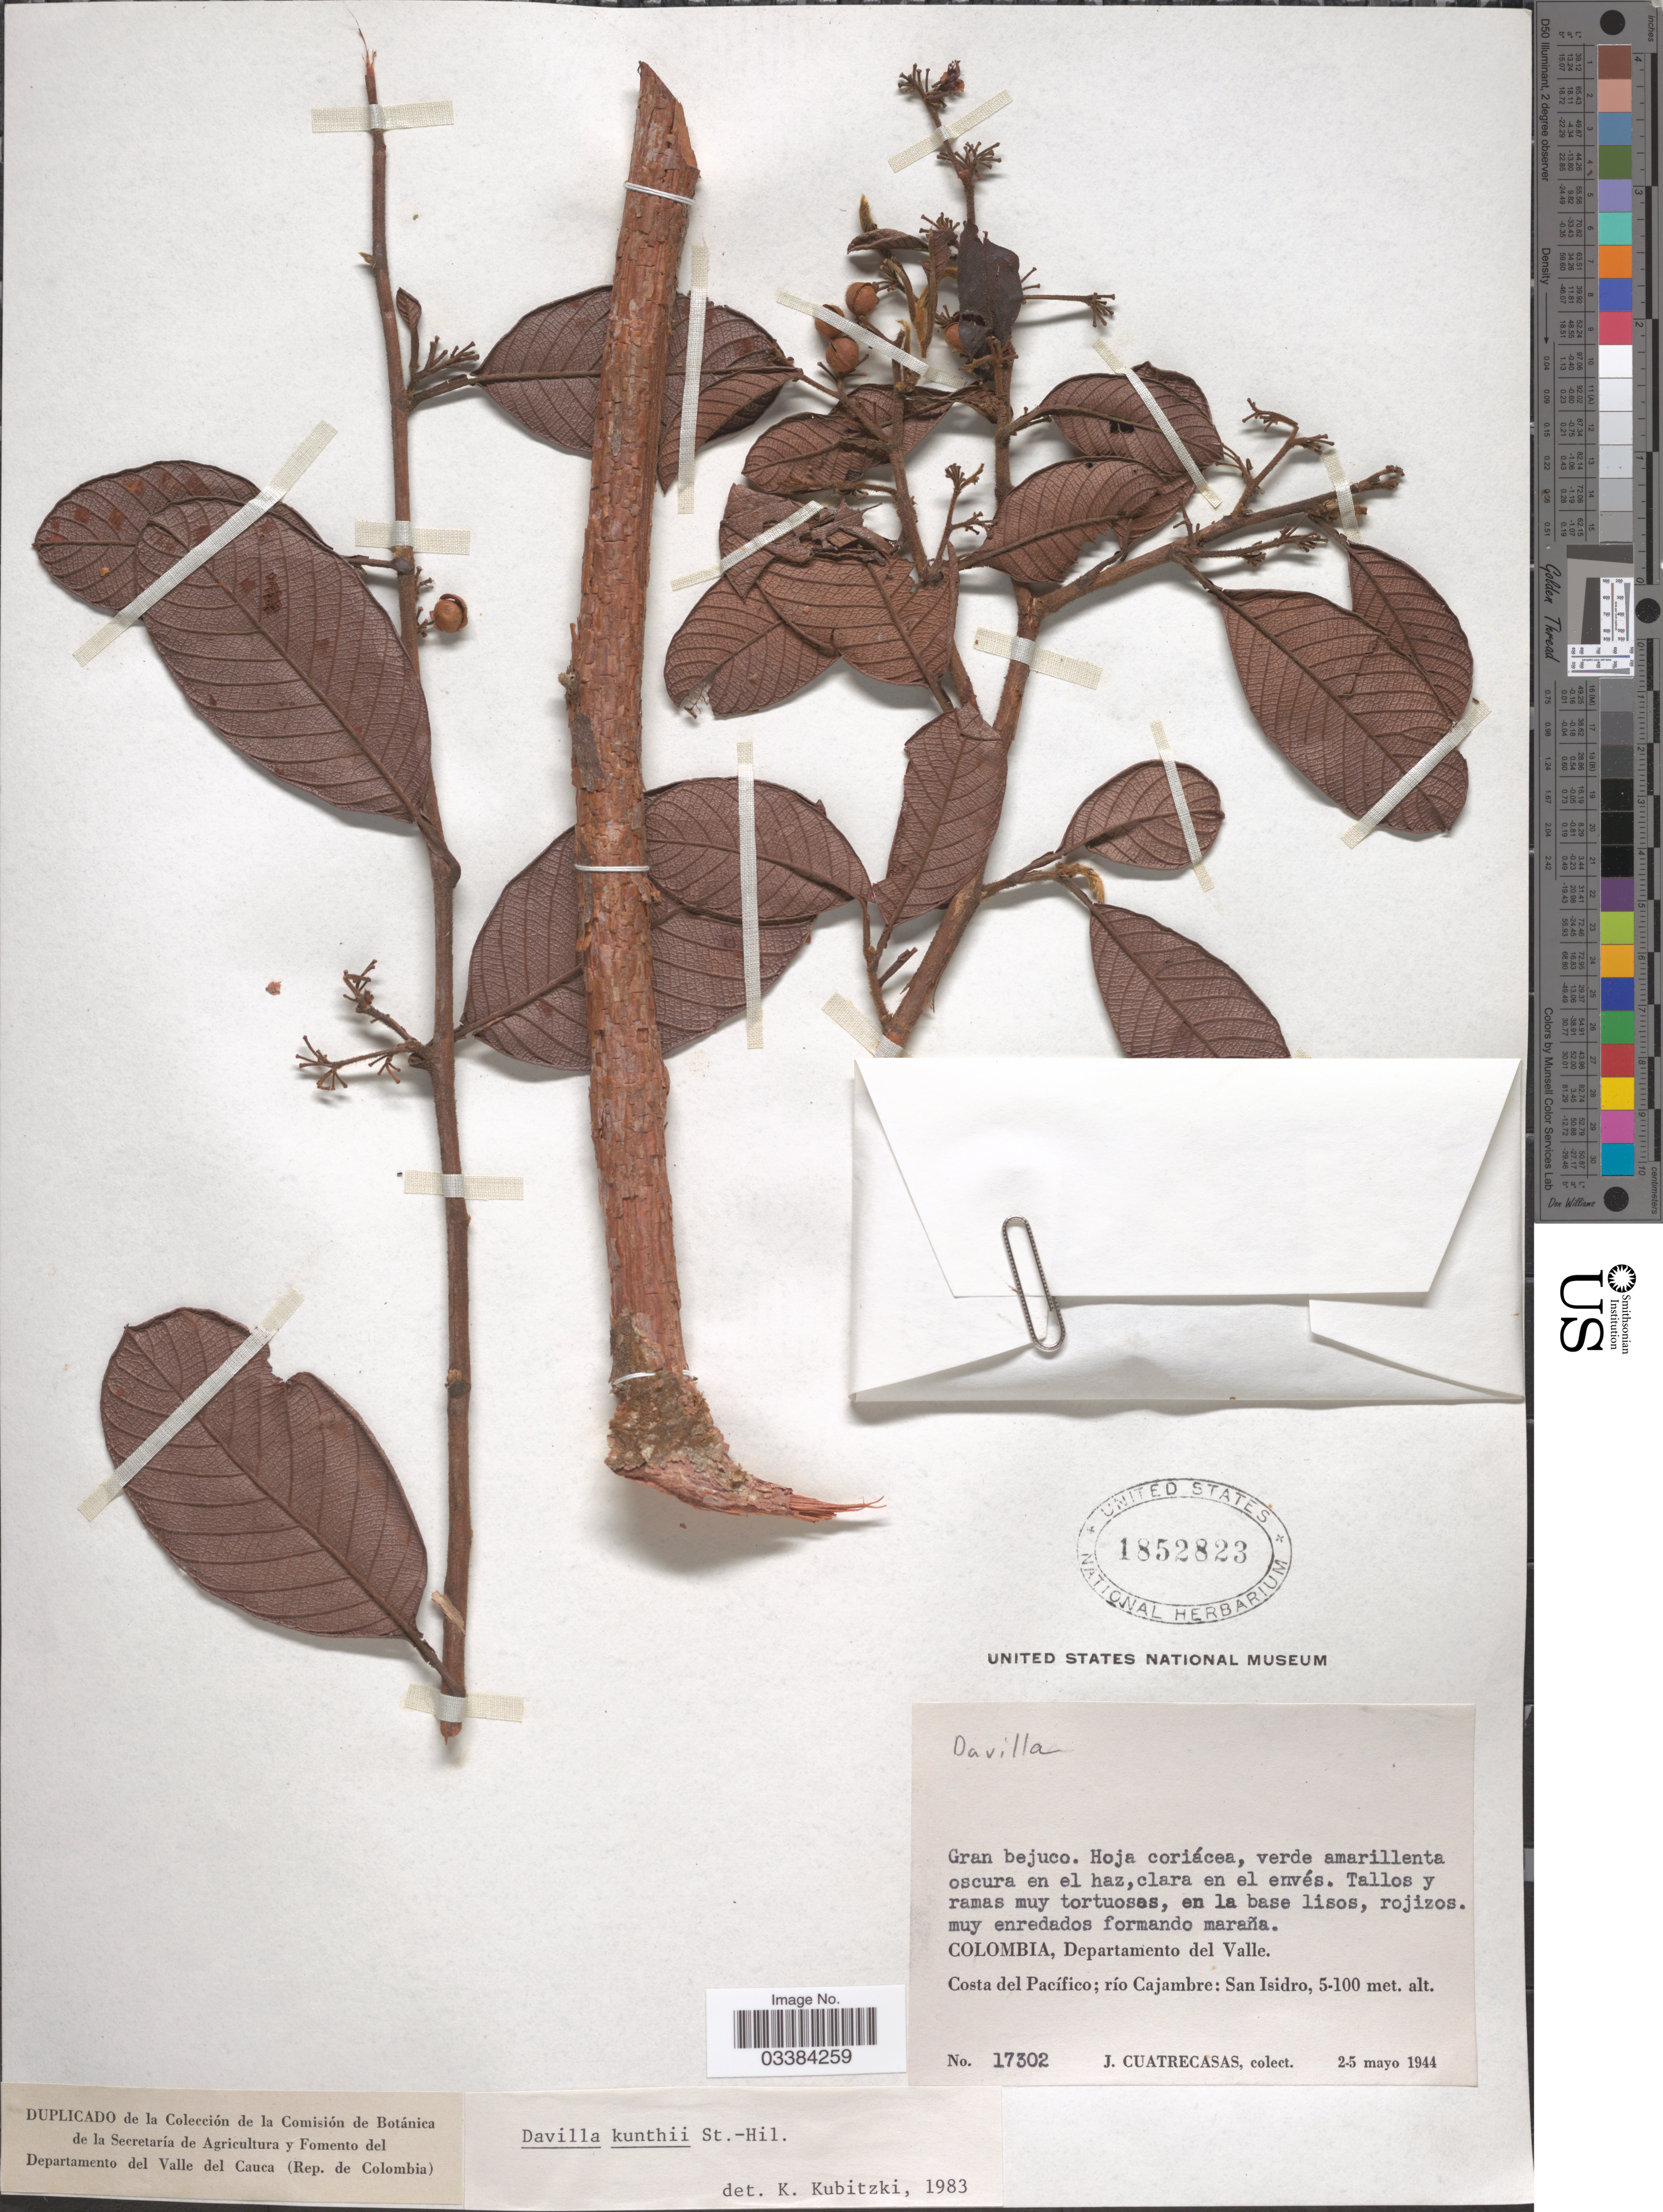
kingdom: Plantae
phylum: Tracheophyta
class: Magnoliopsida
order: Dilleniales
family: Dilleniaceae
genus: Davilla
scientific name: Davilla kunthii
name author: A. St.-Hil.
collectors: J. Cuatrecasas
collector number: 17302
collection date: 1944-05-02/1944-05-05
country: Colombia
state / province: Valle del Cauca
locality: Departamento del Valle. Costa del Pacífico; río Cajambra: San Isidro.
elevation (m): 5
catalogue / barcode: US 1852823